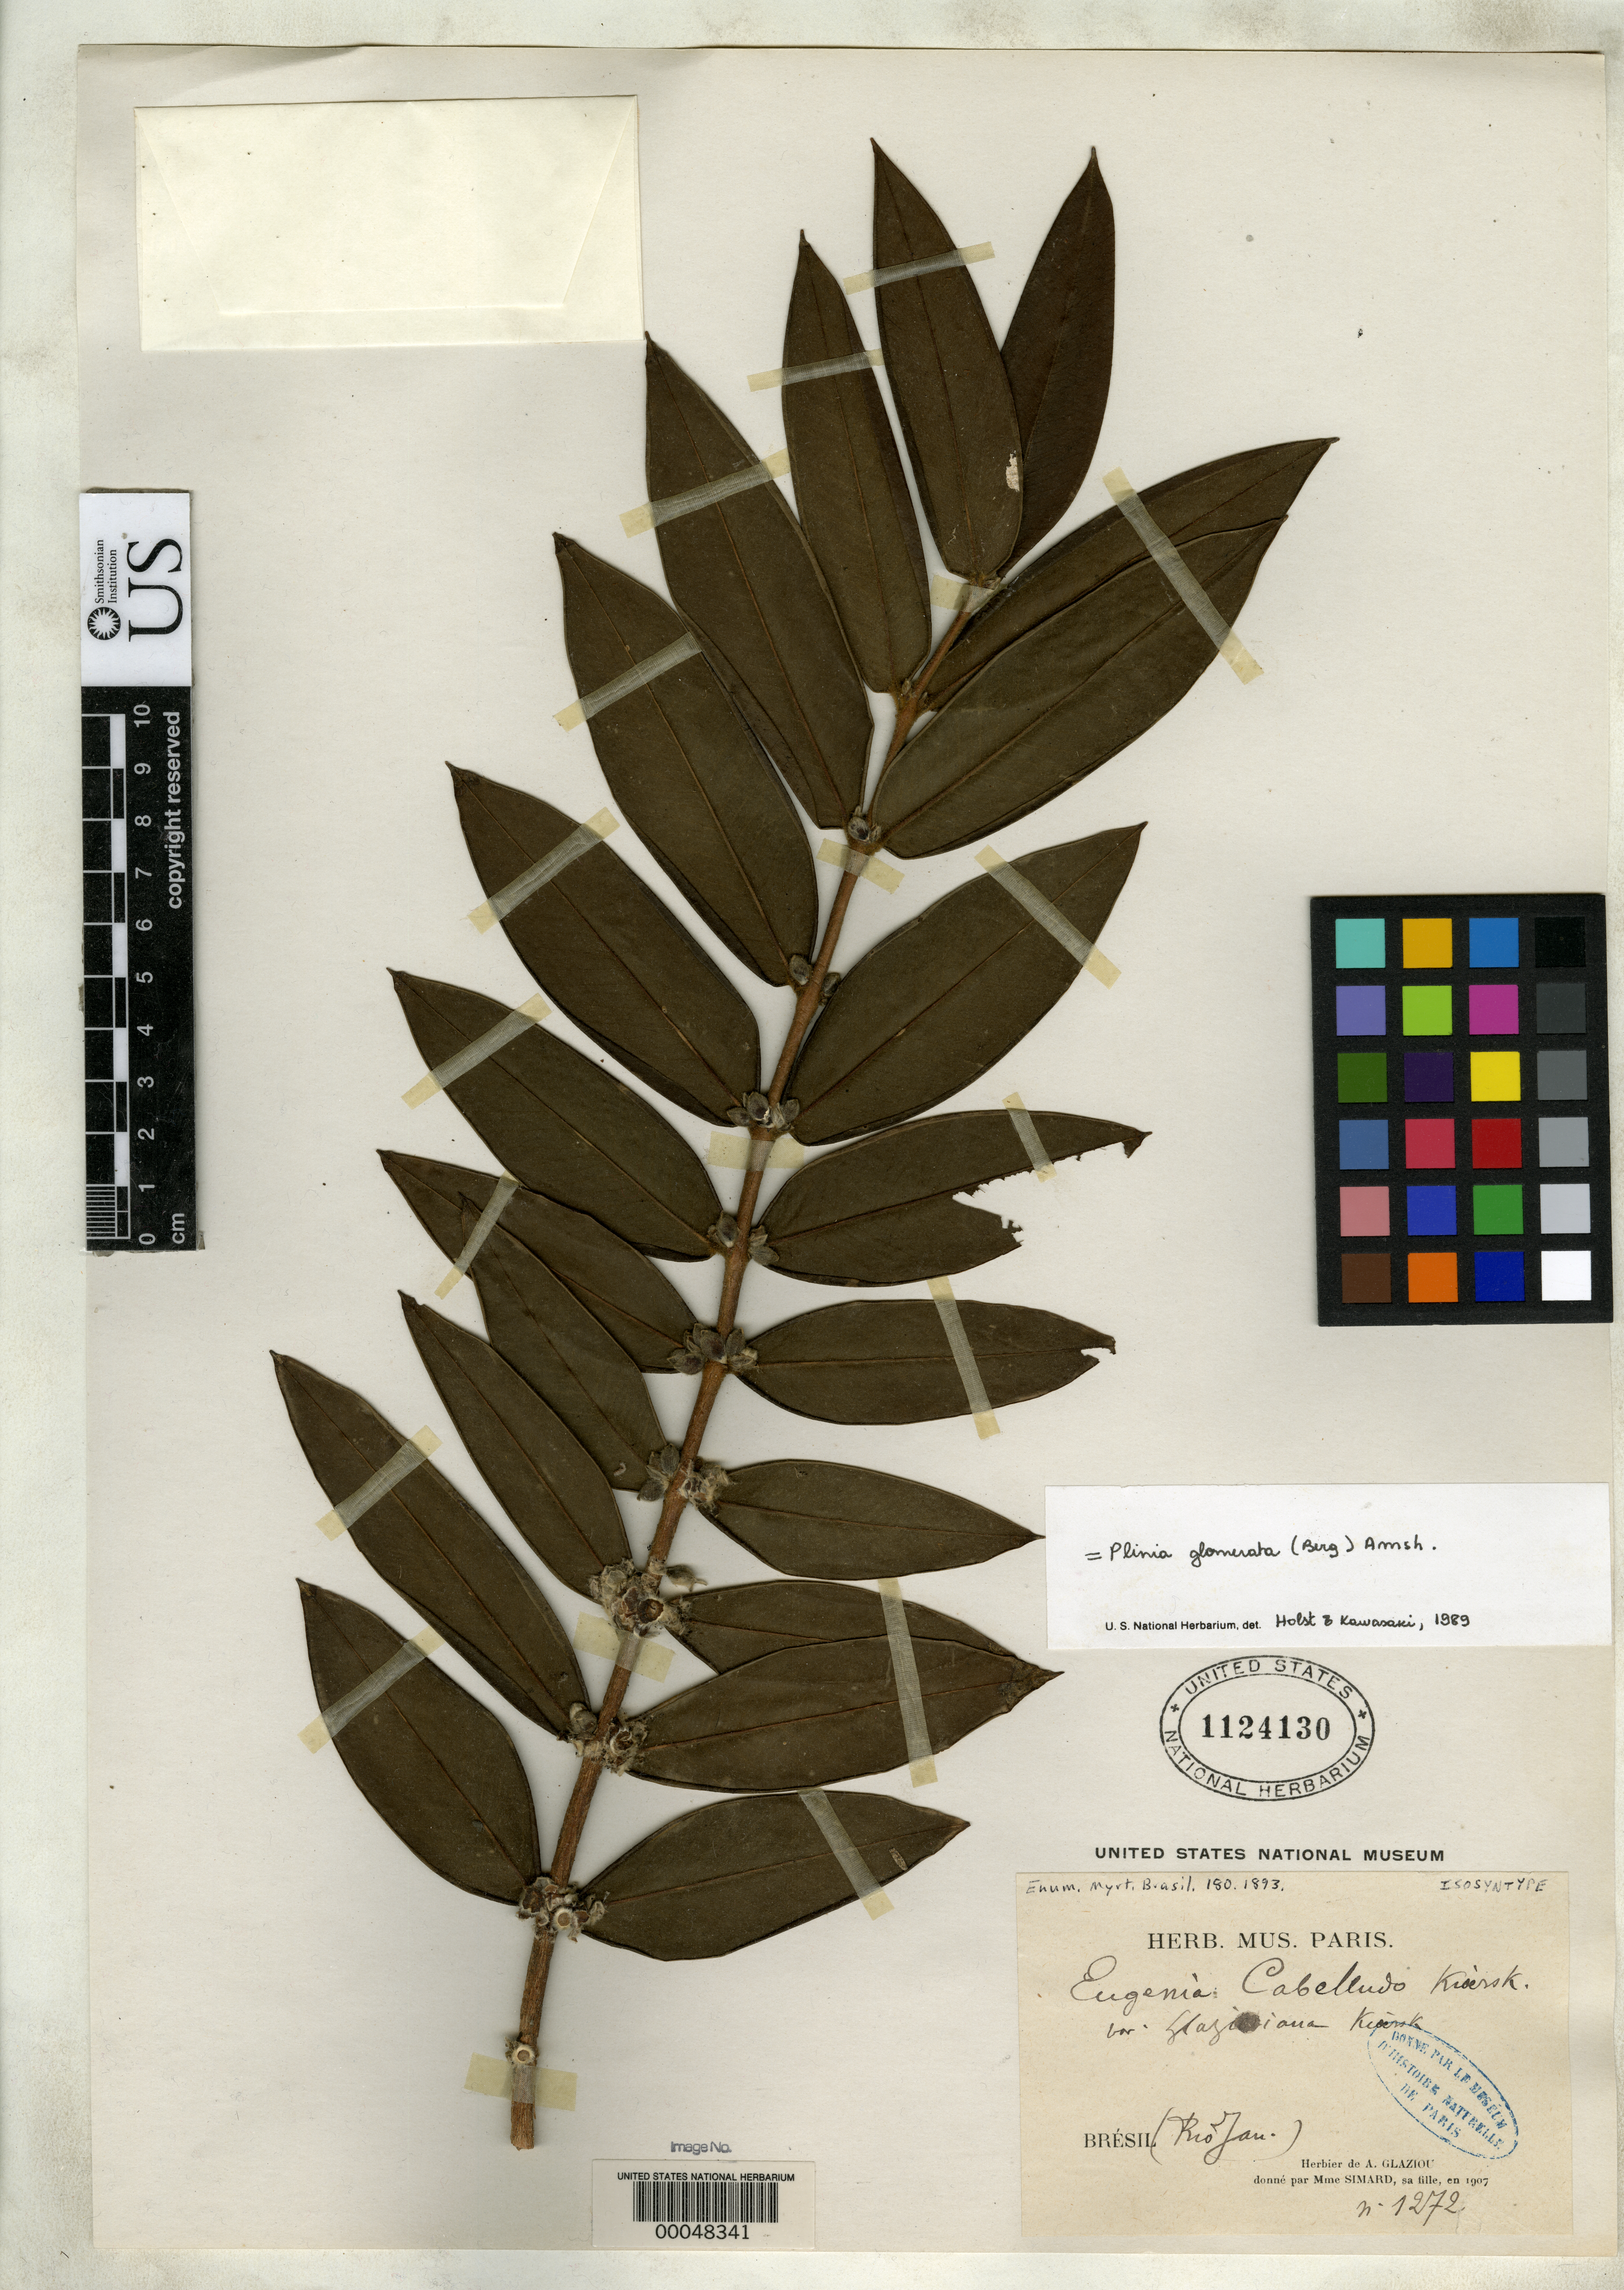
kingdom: Plantae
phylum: Tracheophyta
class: Magnoliopsida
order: Myrtales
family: Myrtaceae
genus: Eugenia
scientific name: Eugenia cabelludo var. glazioviana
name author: Kiaersk.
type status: Isosyntype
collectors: ex herb. Glaziou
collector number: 1272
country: Brazil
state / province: Rio de Janeiro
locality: Corcovado.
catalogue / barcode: US 1124130